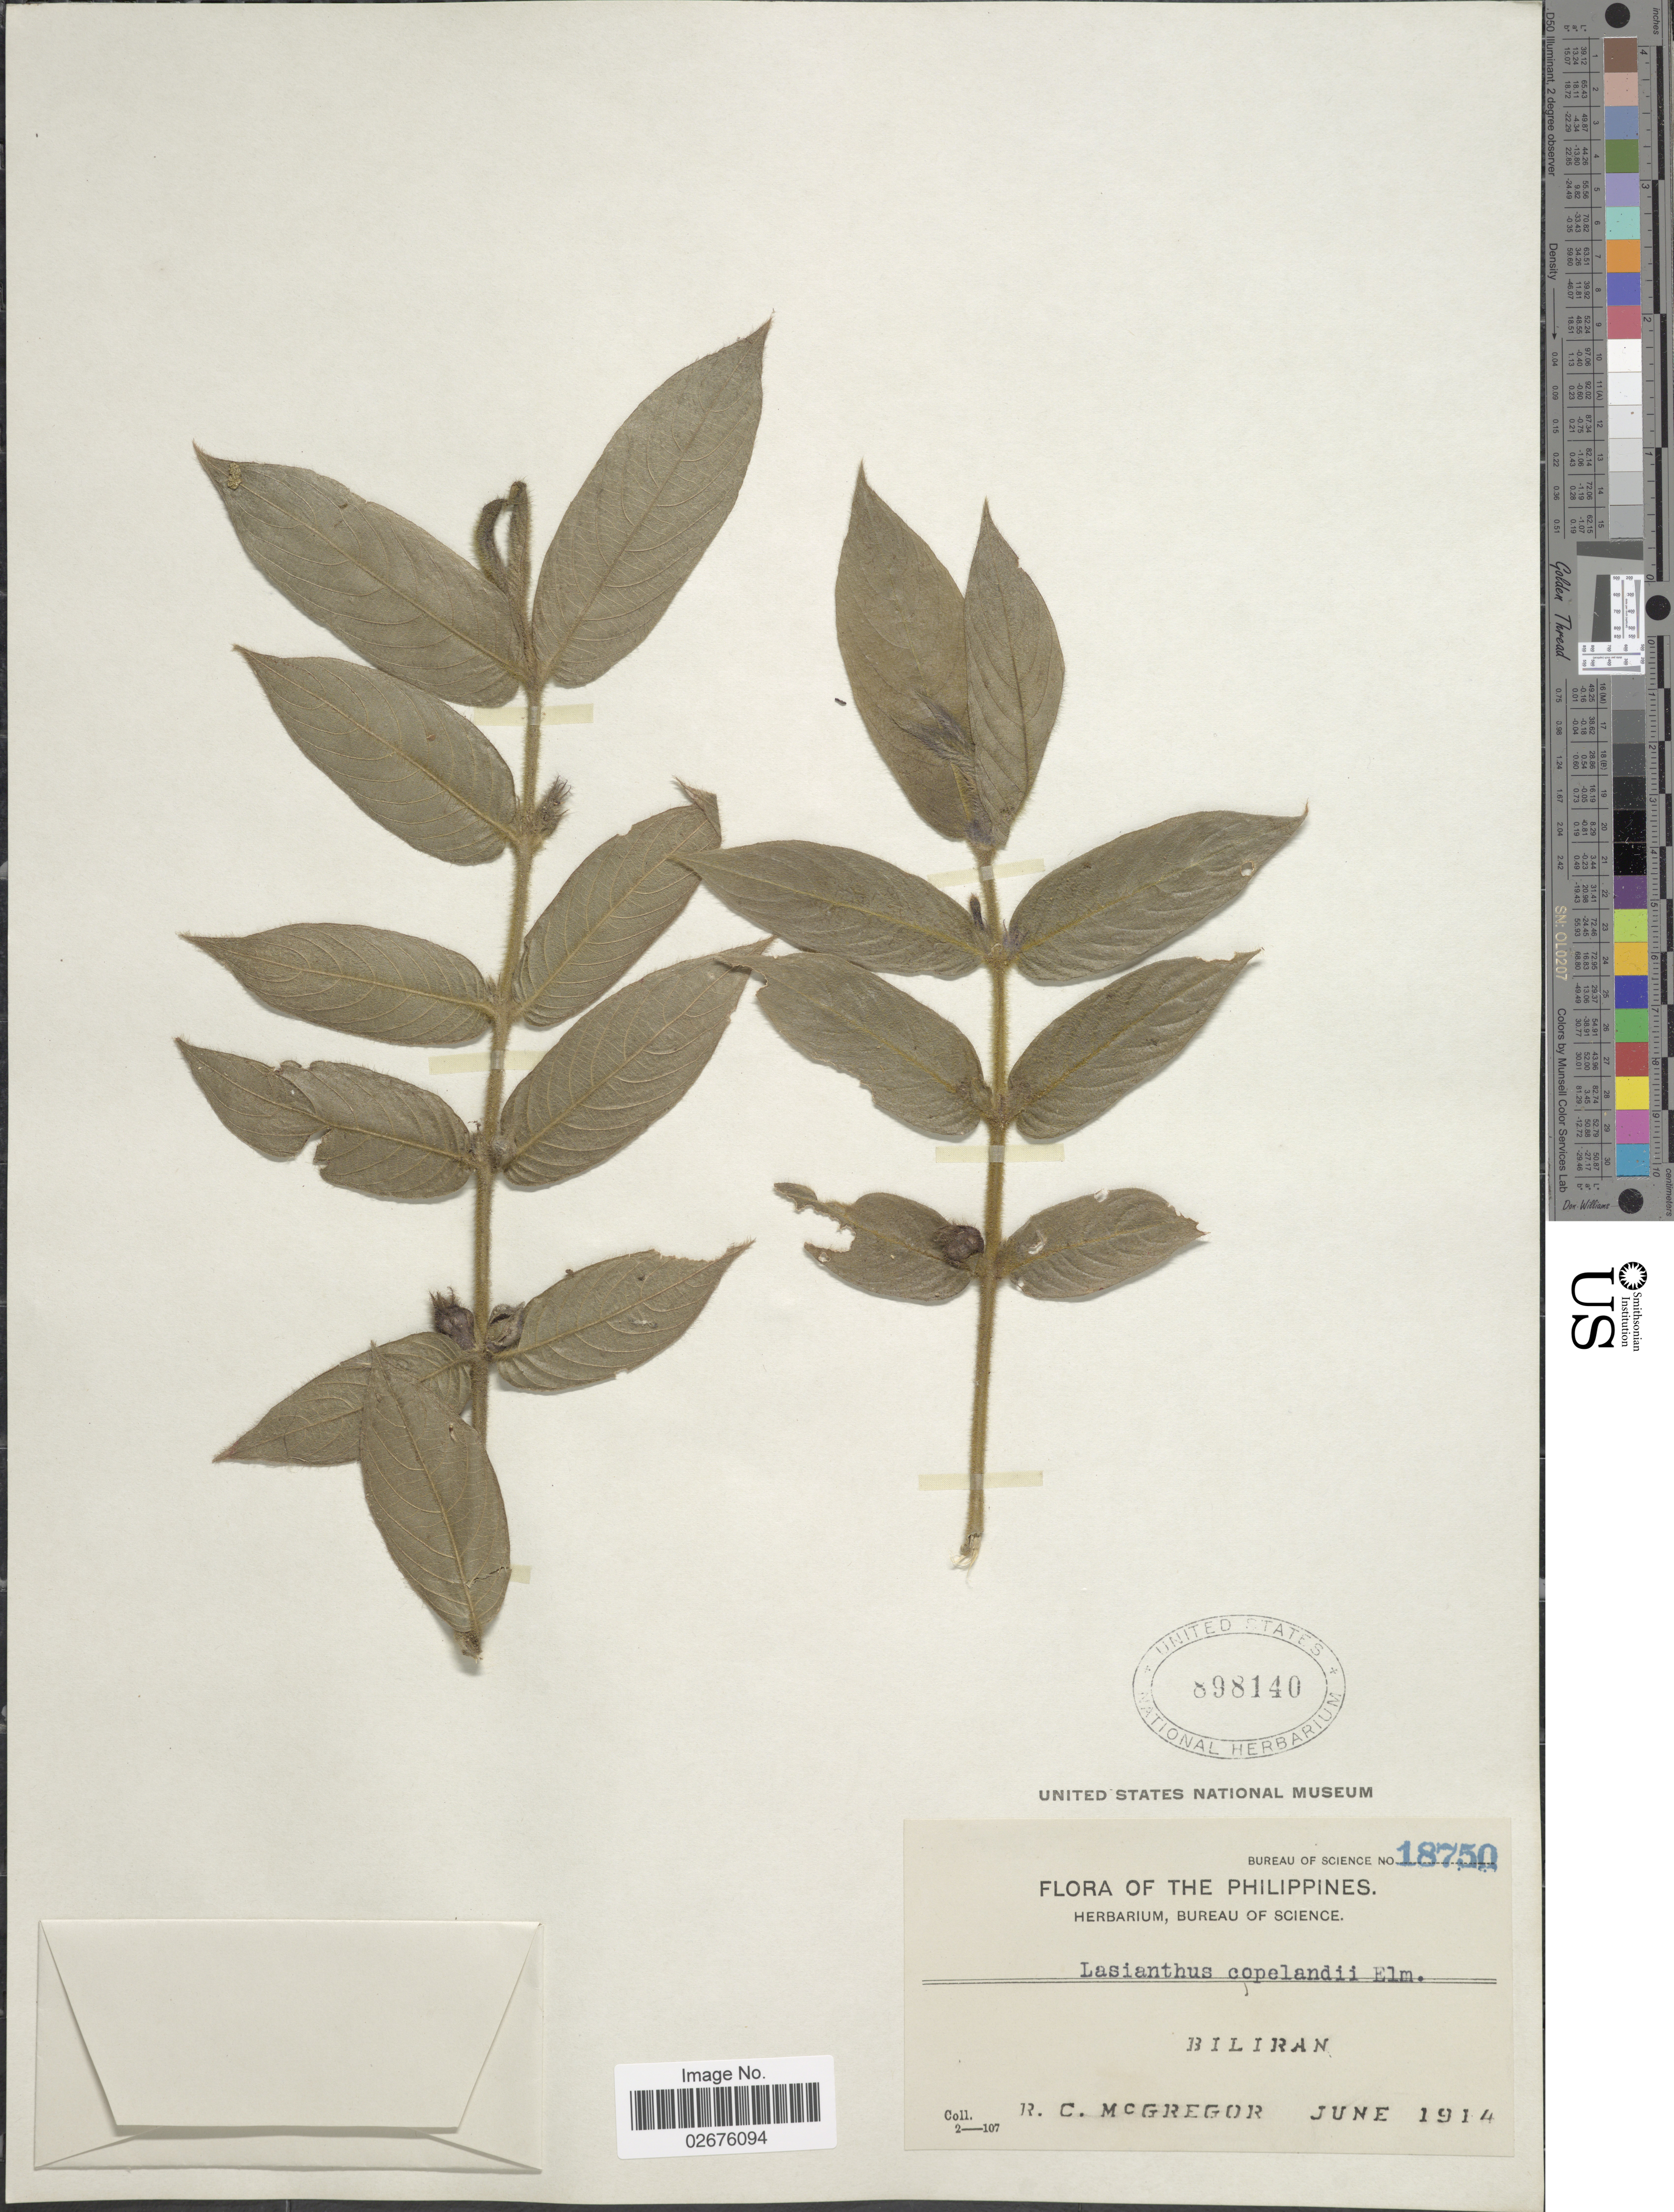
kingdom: Plantae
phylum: Tracheophyta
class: Magnoliopsida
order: Gentianales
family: Rubiaceae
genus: Lasianthus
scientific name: Lasianthus copelandii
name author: Elmer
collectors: R. C. McGregor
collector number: Bureau of Science 18750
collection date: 1914-06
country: Philippines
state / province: Eastern Visayas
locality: Biliran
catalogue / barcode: US 898140